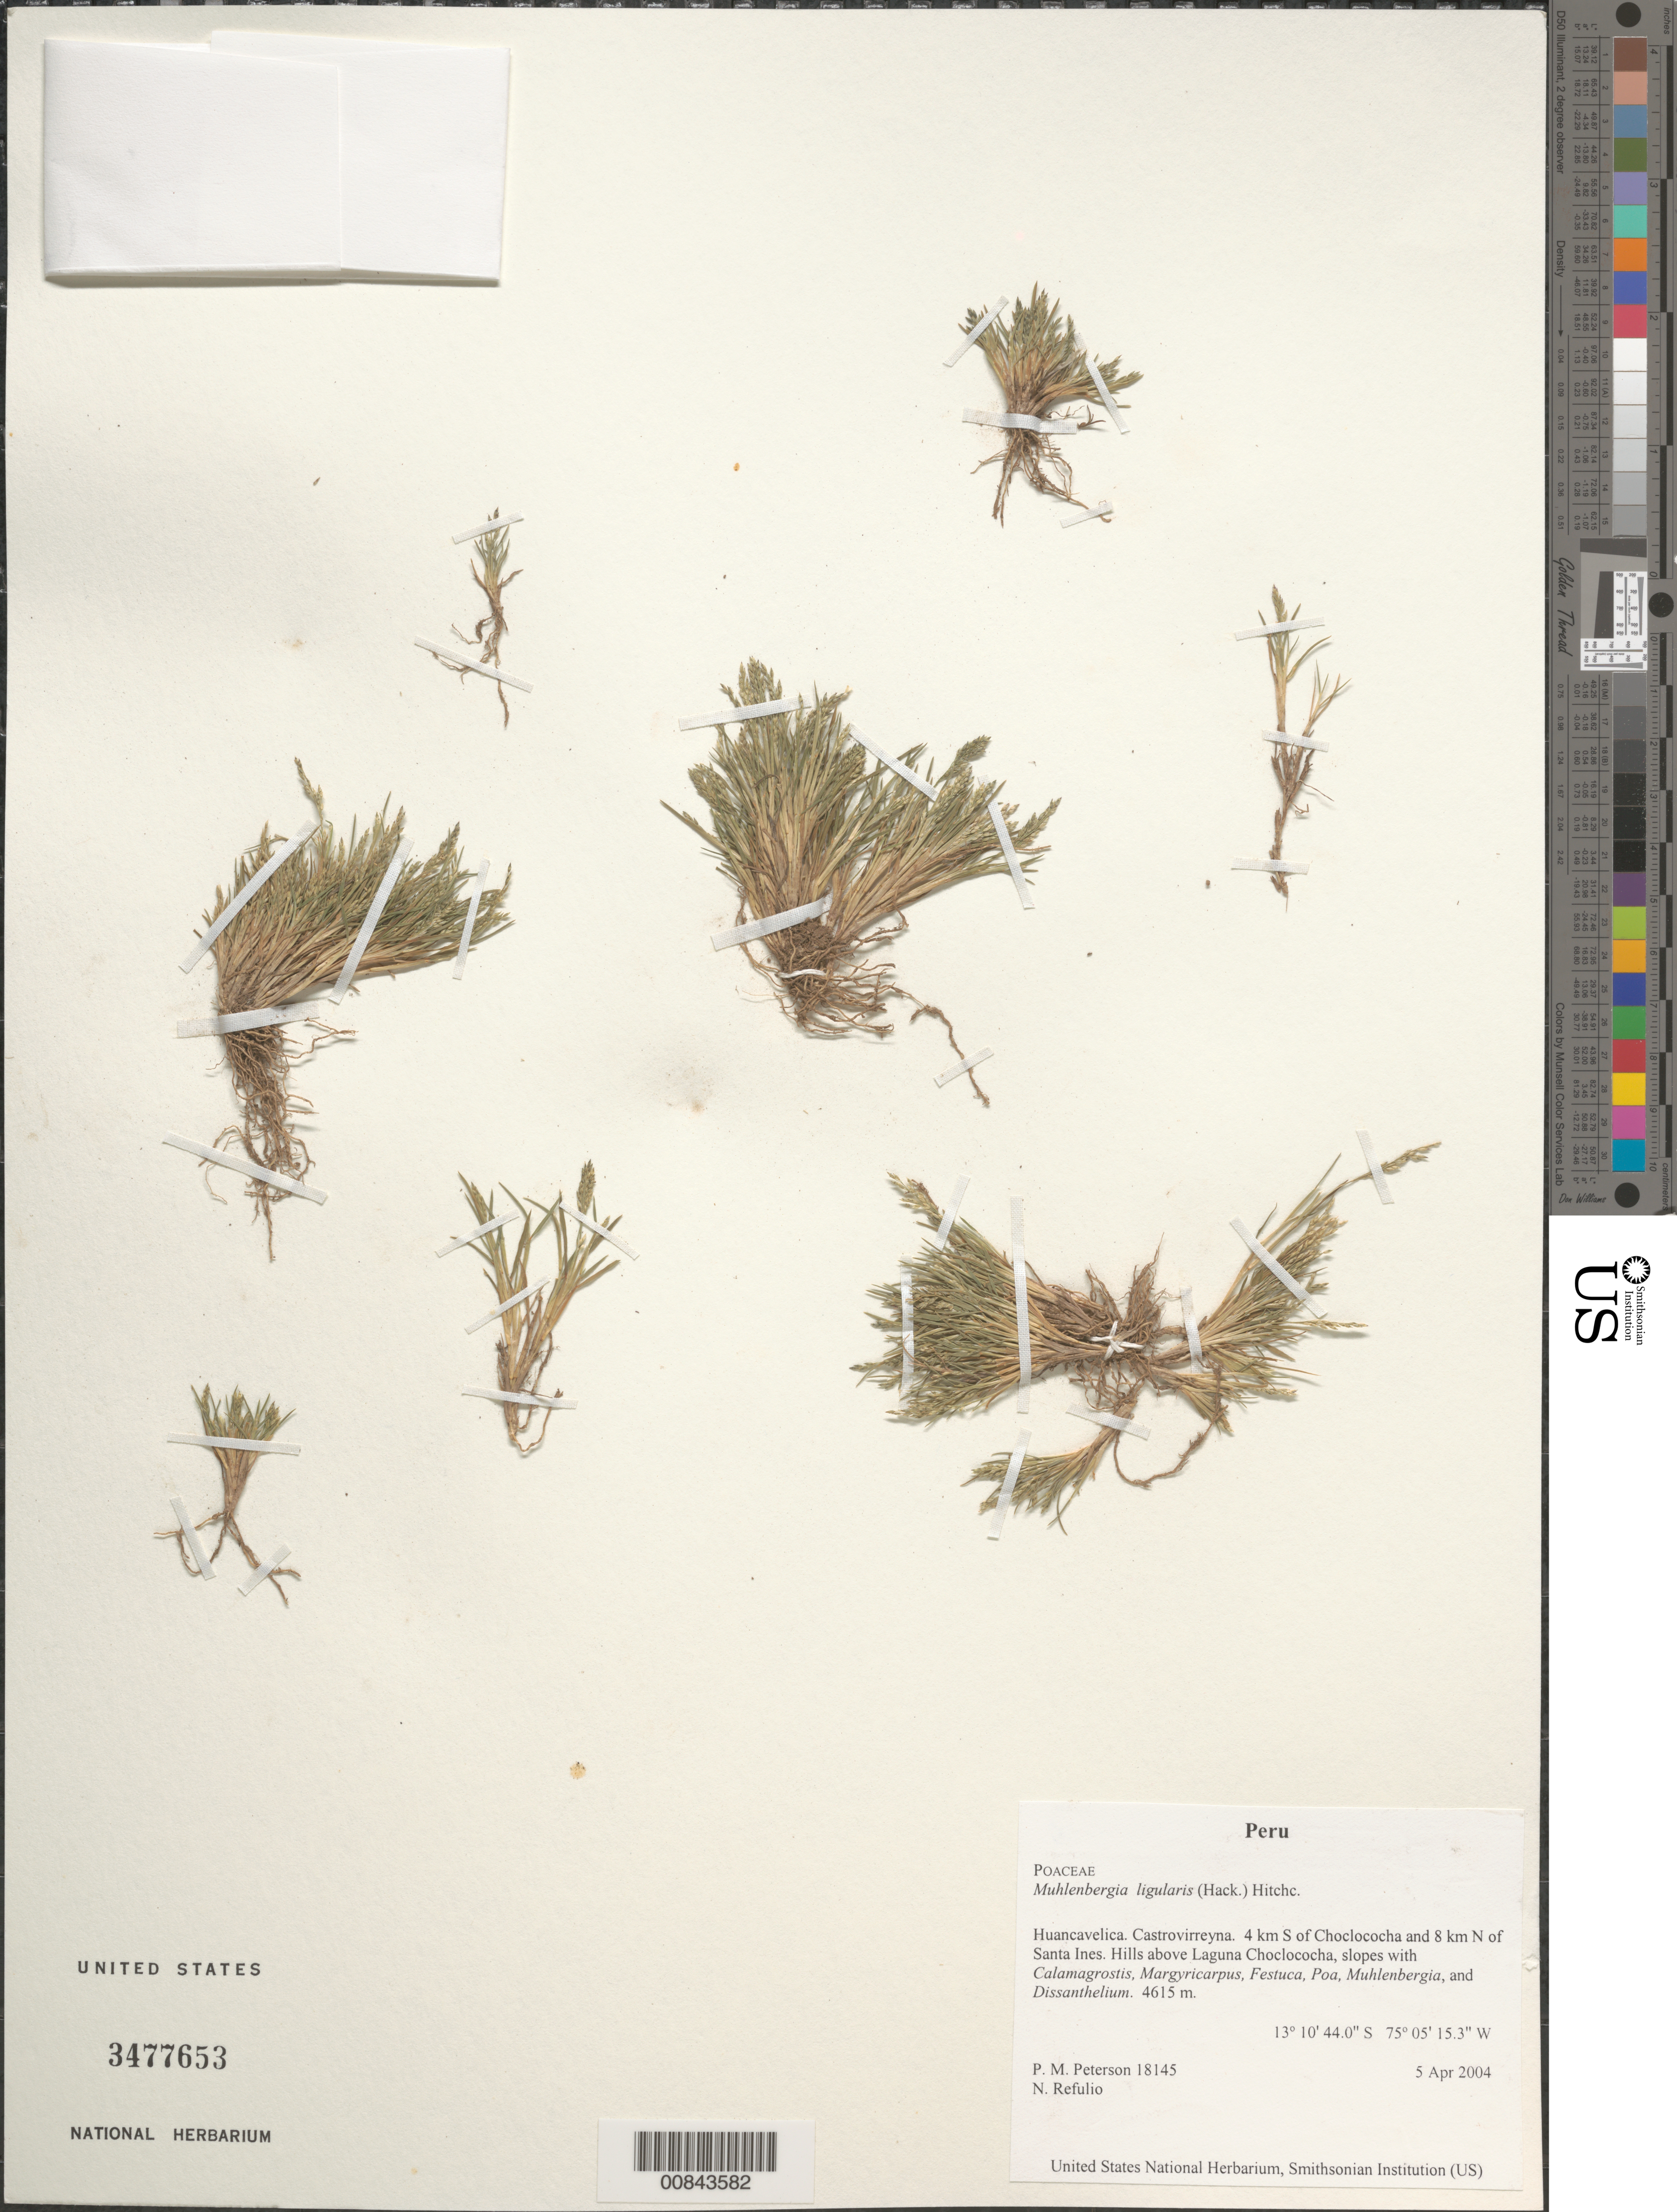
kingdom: Plantae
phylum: Tracheophyta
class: Liliopsida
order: Poales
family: Poaceae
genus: Muhlenbergia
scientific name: Muhlenbergia ligularis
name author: (Hack.) Hitchc.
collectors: P. M. Peterson & N. Refulio-Rodríguez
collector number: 18145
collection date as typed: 05 Apr 2004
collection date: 2004-04-05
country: Peru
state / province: Huancavelica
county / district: Castrovirreyna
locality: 4 km S of Choclococha and 8 km N of Santa Ines. Hills above Laguna Choclococha, slopes with Calamagrostis, Margyricarpus, Festuca, Poa, Muhlenbergia, and Dissanthelium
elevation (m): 4615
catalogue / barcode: US 3477653